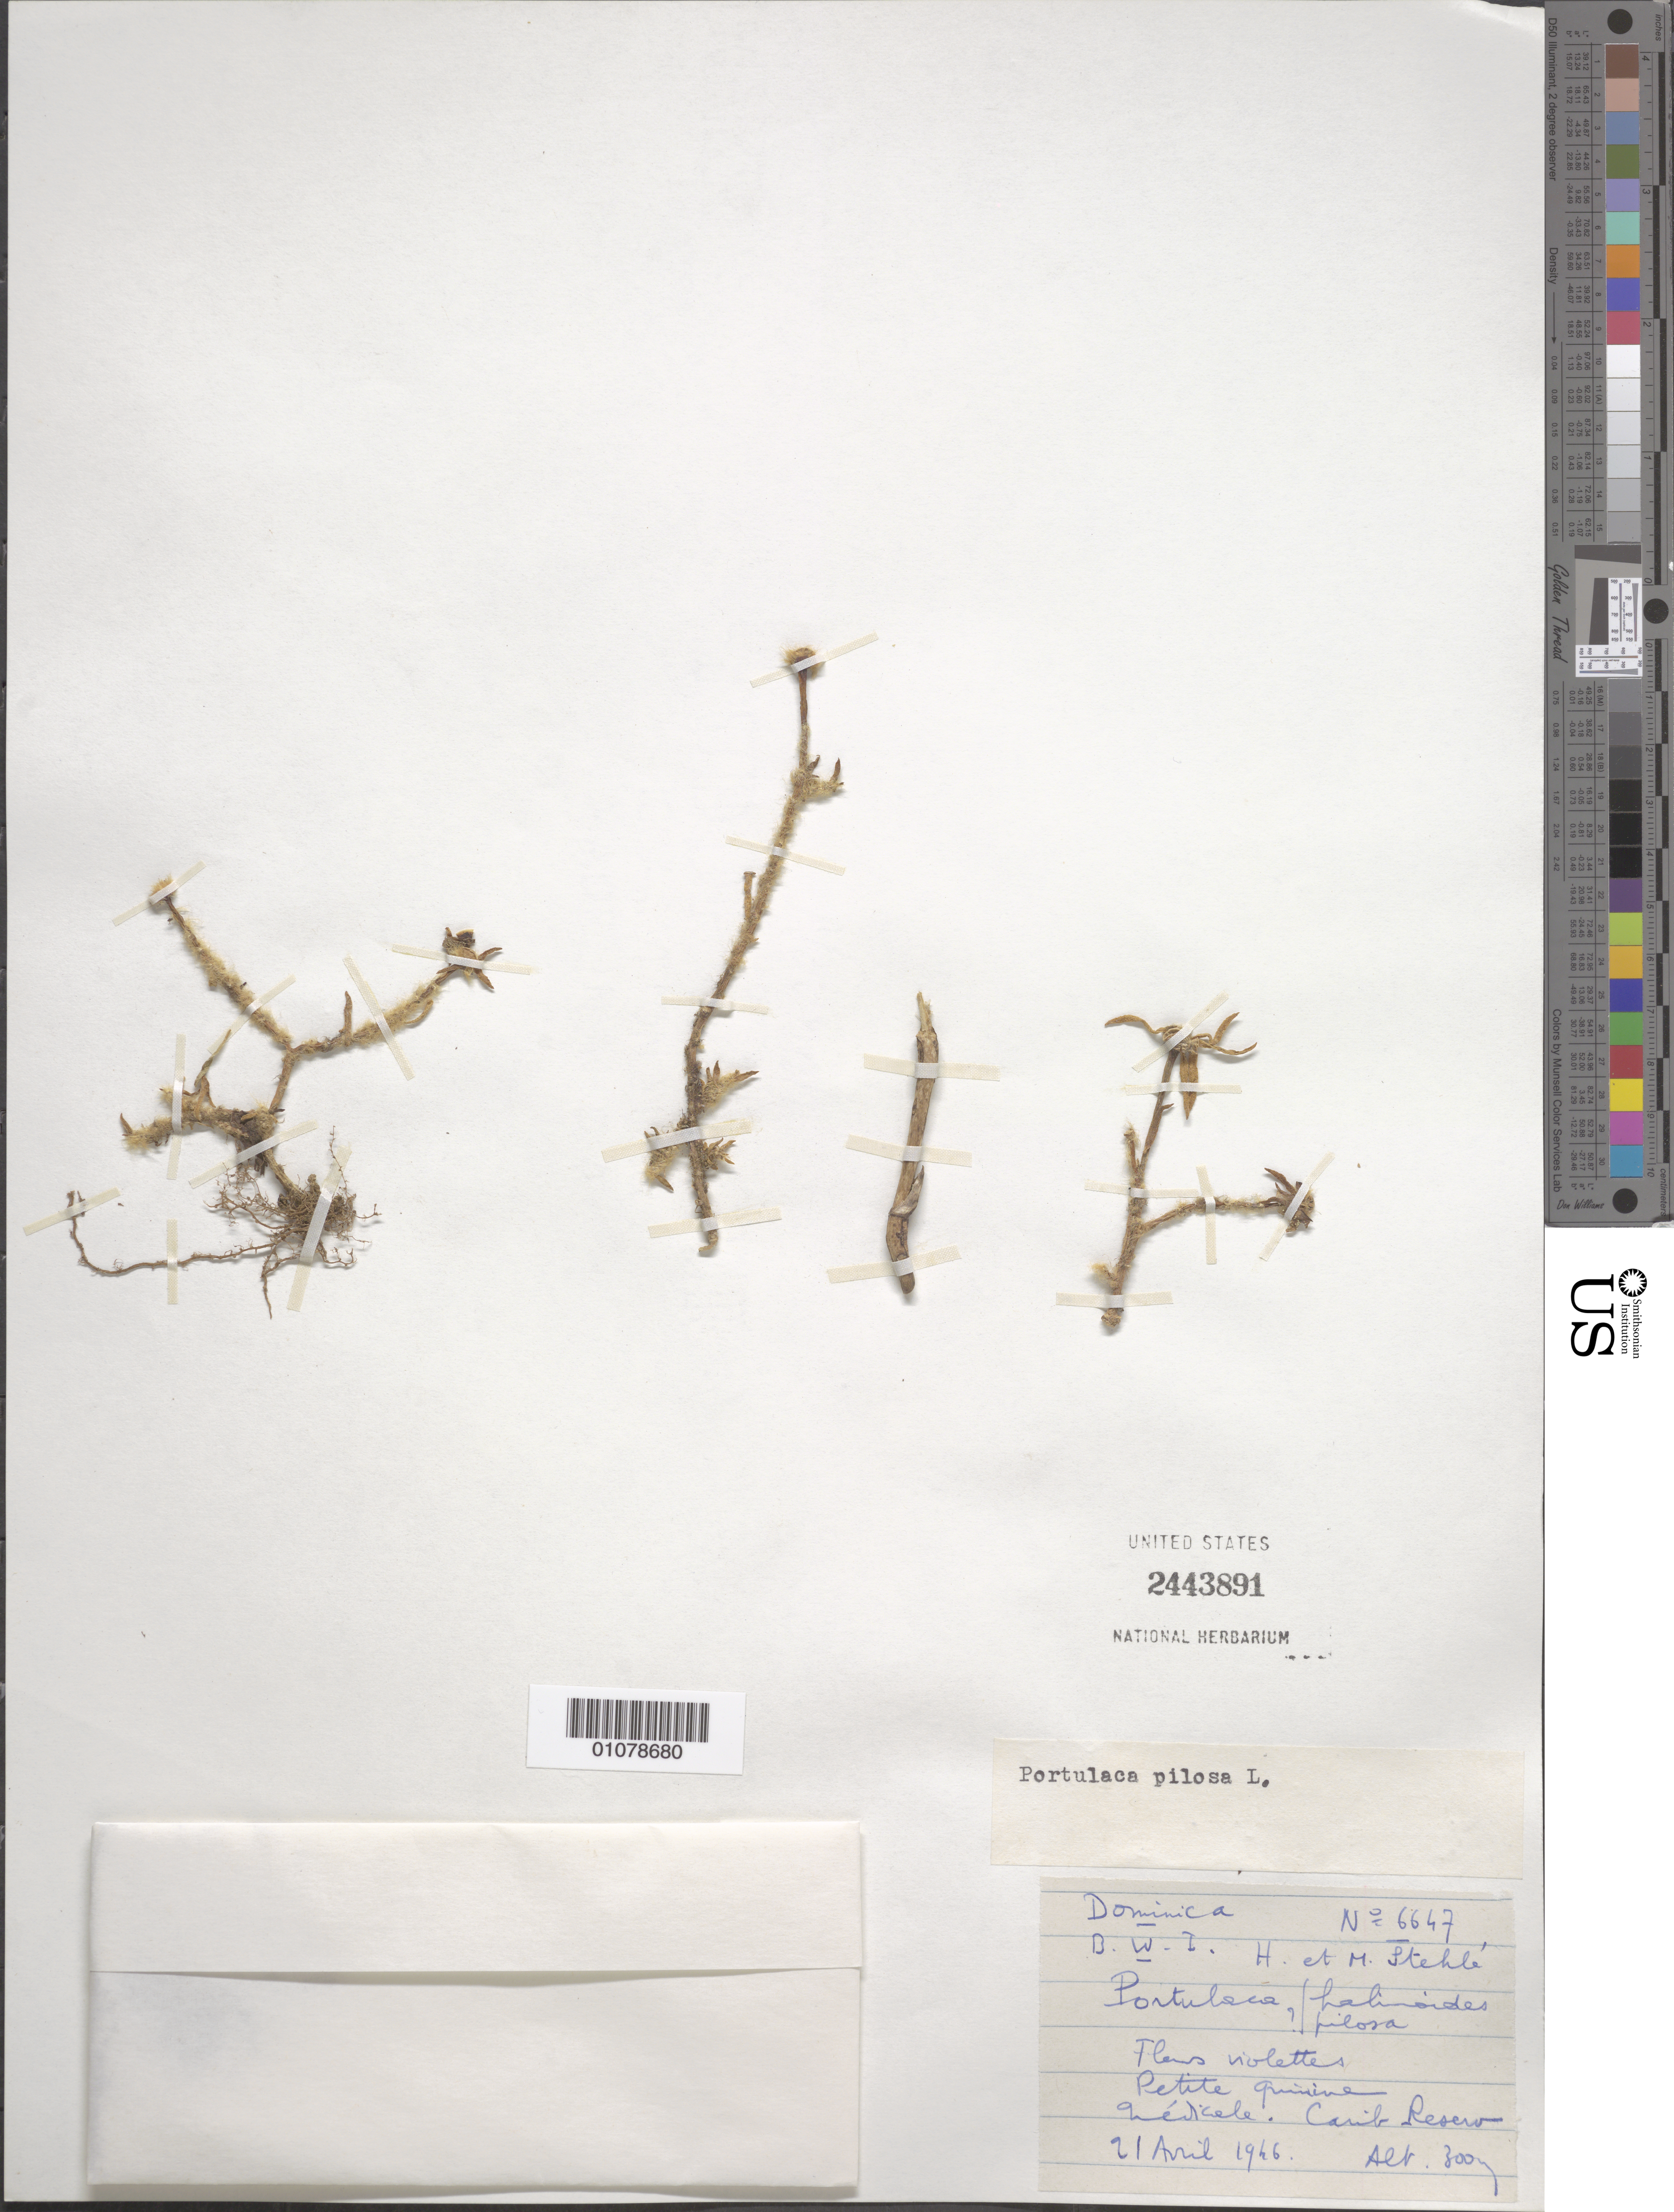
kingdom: Plantae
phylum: Tracheophyta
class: Magnoliopsida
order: Caryophyllales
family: Portulacaceae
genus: Portulaca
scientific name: Portulaca pilosa f. pilosa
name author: L.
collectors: H. Stehlé & M. Stehlé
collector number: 6647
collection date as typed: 21 Apr 1946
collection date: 1946-04-21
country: Dominica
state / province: St. David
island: Dominica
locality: Carib Reserve.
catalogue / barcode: US 2443891